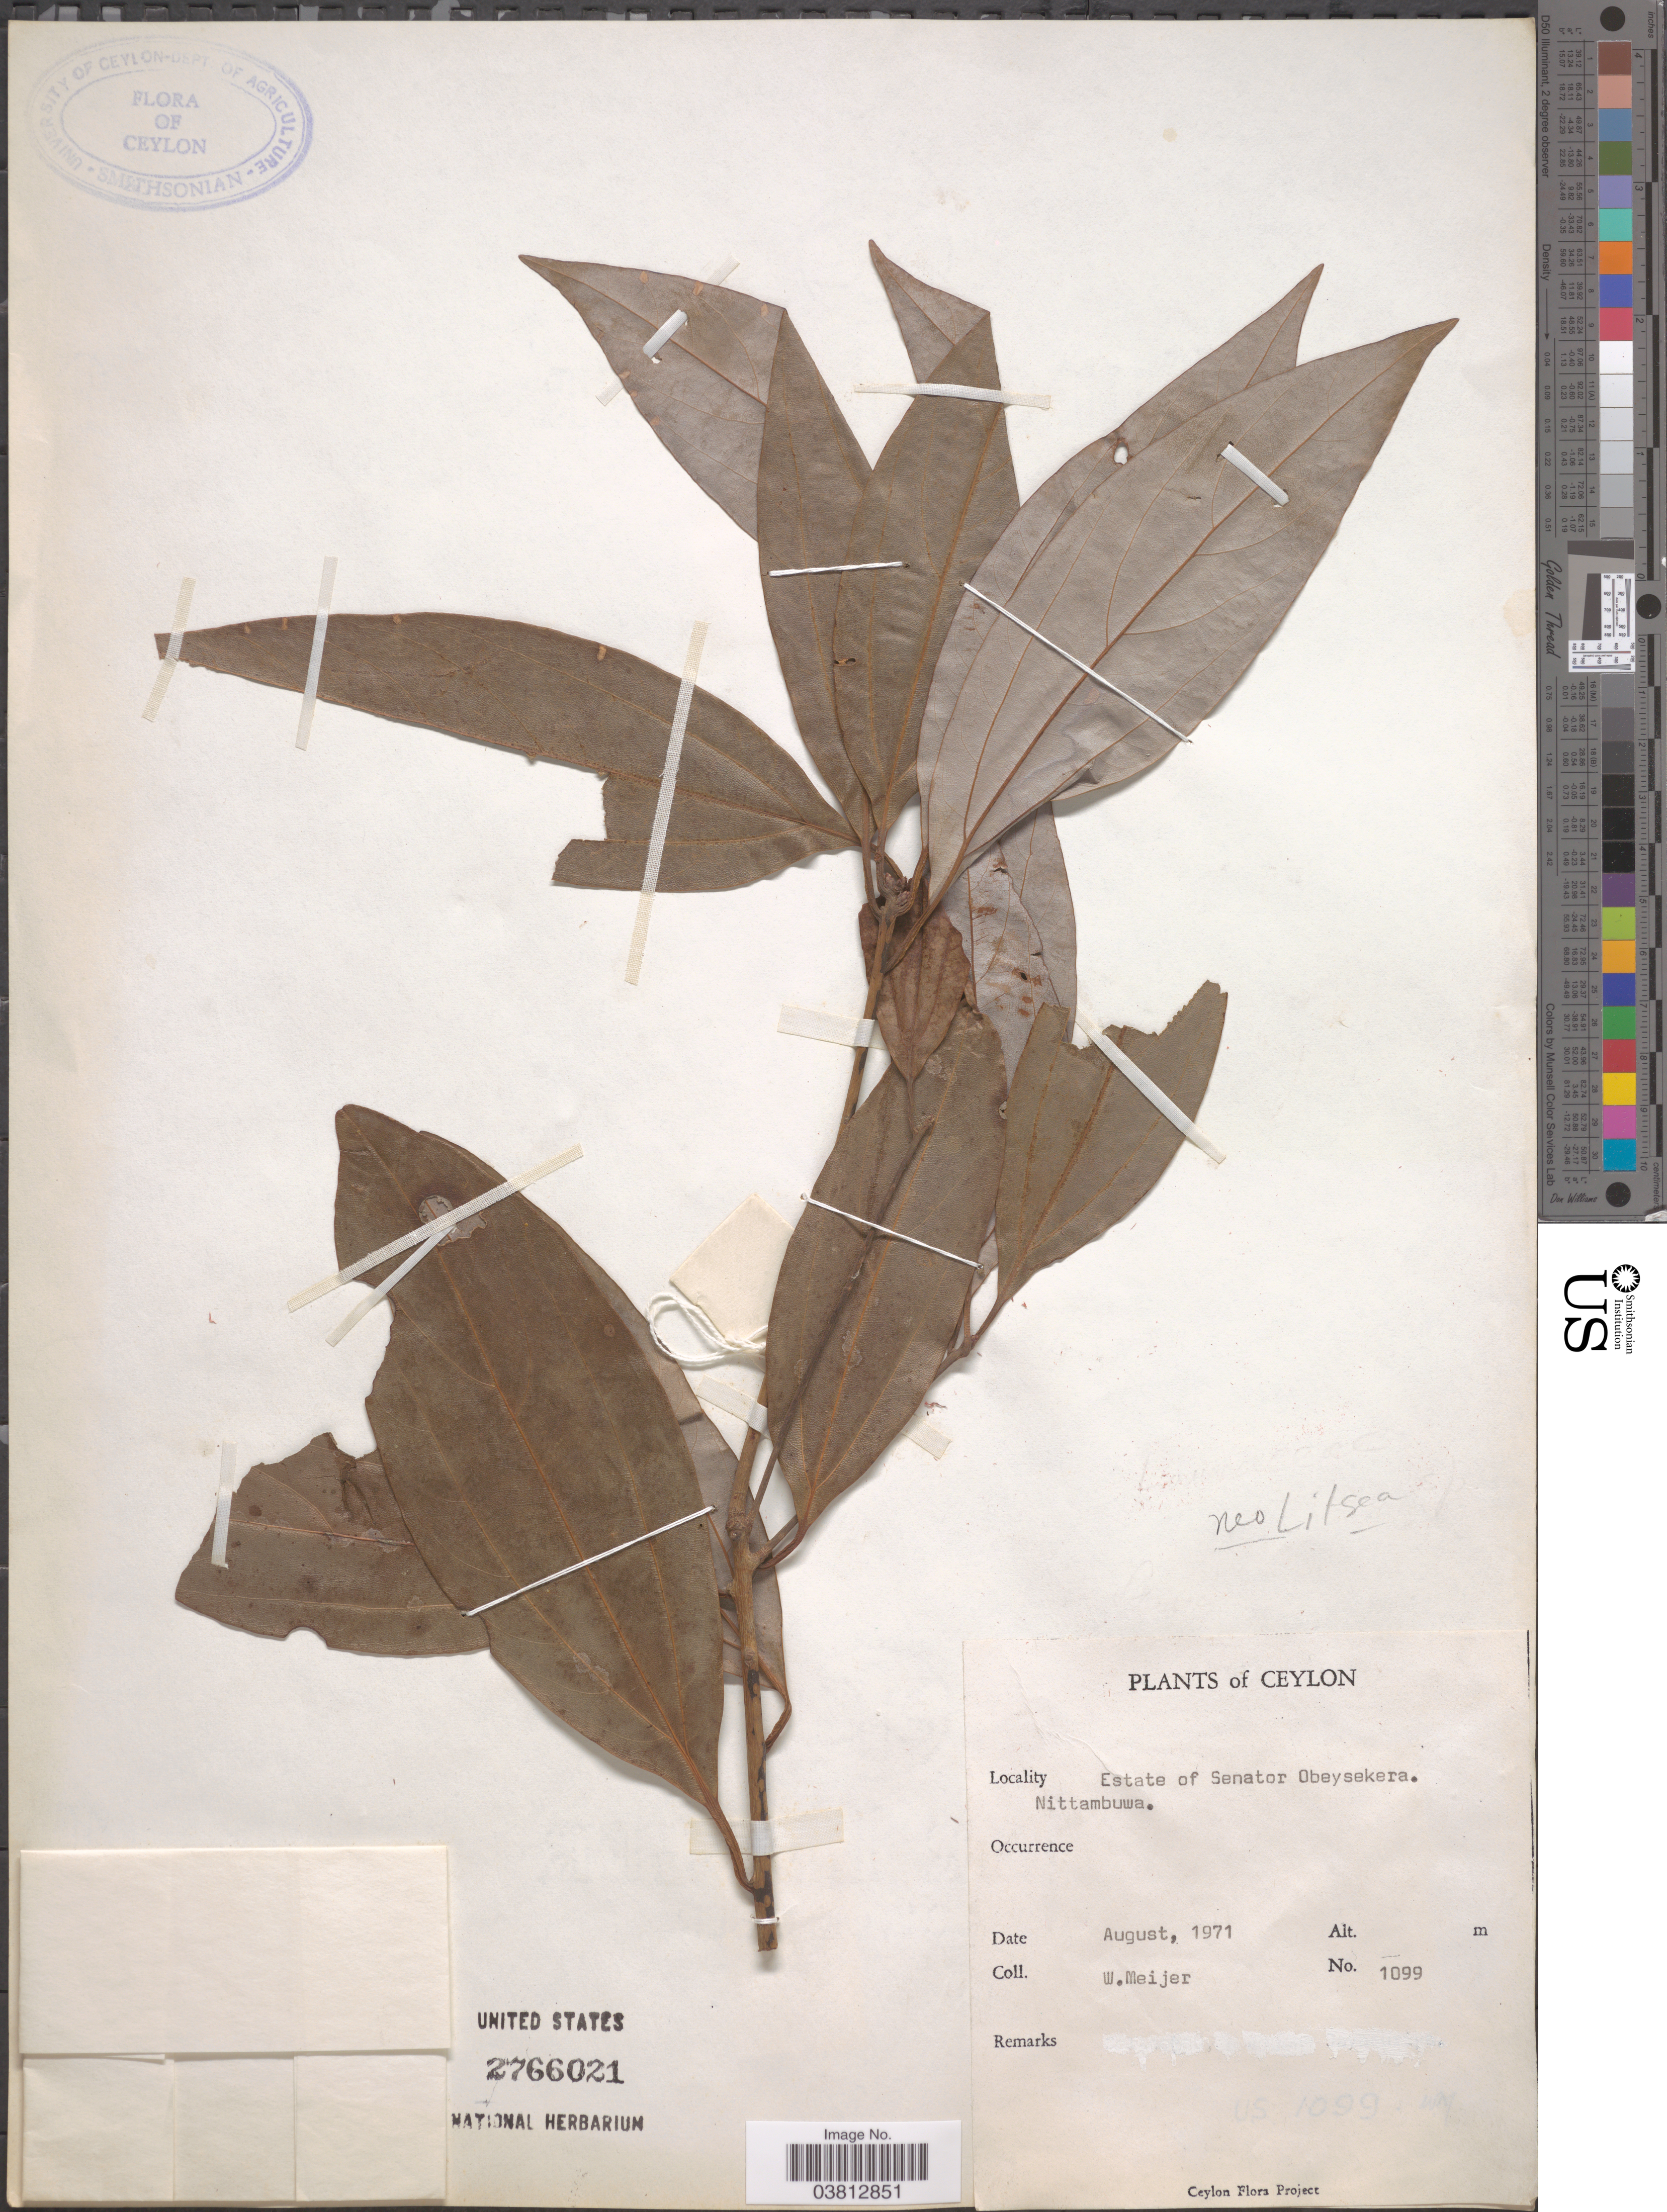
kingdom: Plantae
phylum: Tracheophyta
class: Magnoliopsida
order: Laurales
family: Lauraceae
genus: Neolitsea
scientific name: Neolitsea sp.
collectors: W. Meijer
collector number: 1099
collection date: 1971-08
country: Sri Lanka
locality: Ceylon. Estate of Senator Obeysekera. Nittambuwa.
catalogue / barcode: US 2766021